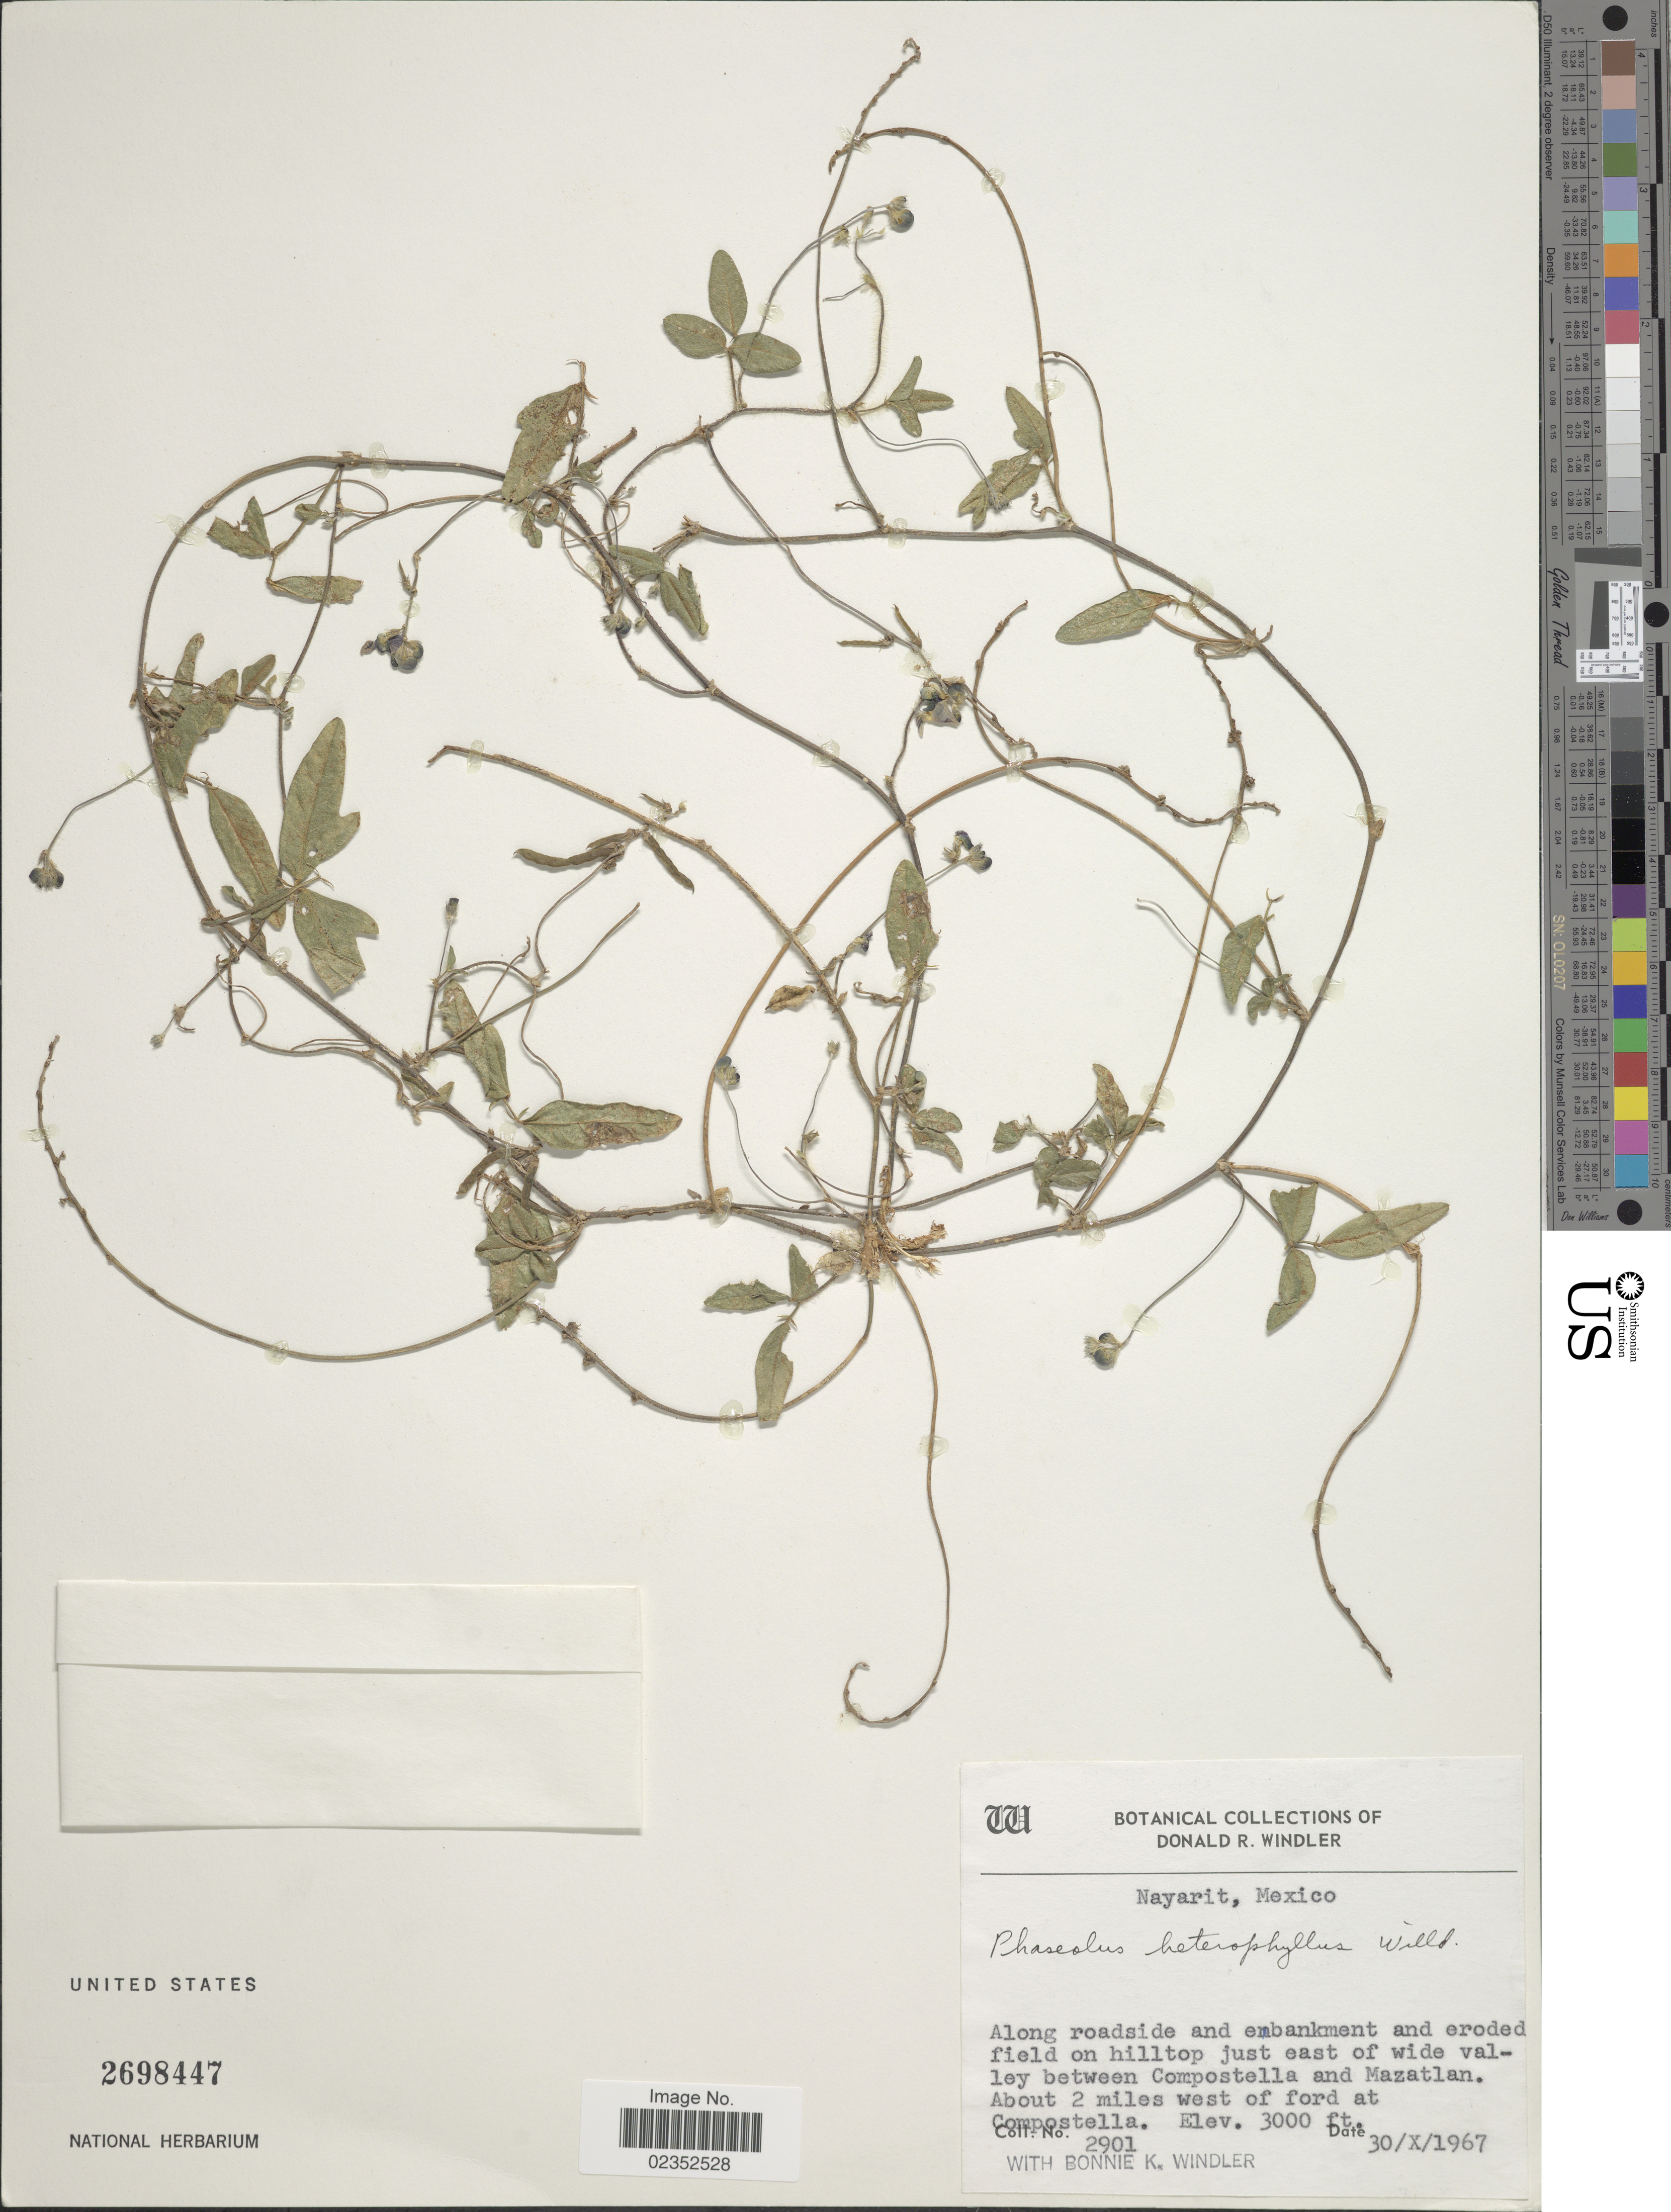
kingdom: Plantae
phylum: Tracheophyta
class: Magnoliopsida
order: Fabales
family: Fabaceae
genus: Macroptilium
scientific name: Macroptilium gibbosifolium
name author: (Ortega) A. Delgado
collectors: D. Windler & Windler, B. K.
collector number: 2901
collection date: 1967-10-30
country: Mexico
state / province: Nayarit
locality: Along roadside and embankment and eroded field on hilltop just east of wide valley between Compostella and Mazatlan. About 2 miles west of ford at Compostella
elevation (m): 914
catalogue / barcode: US 2698447